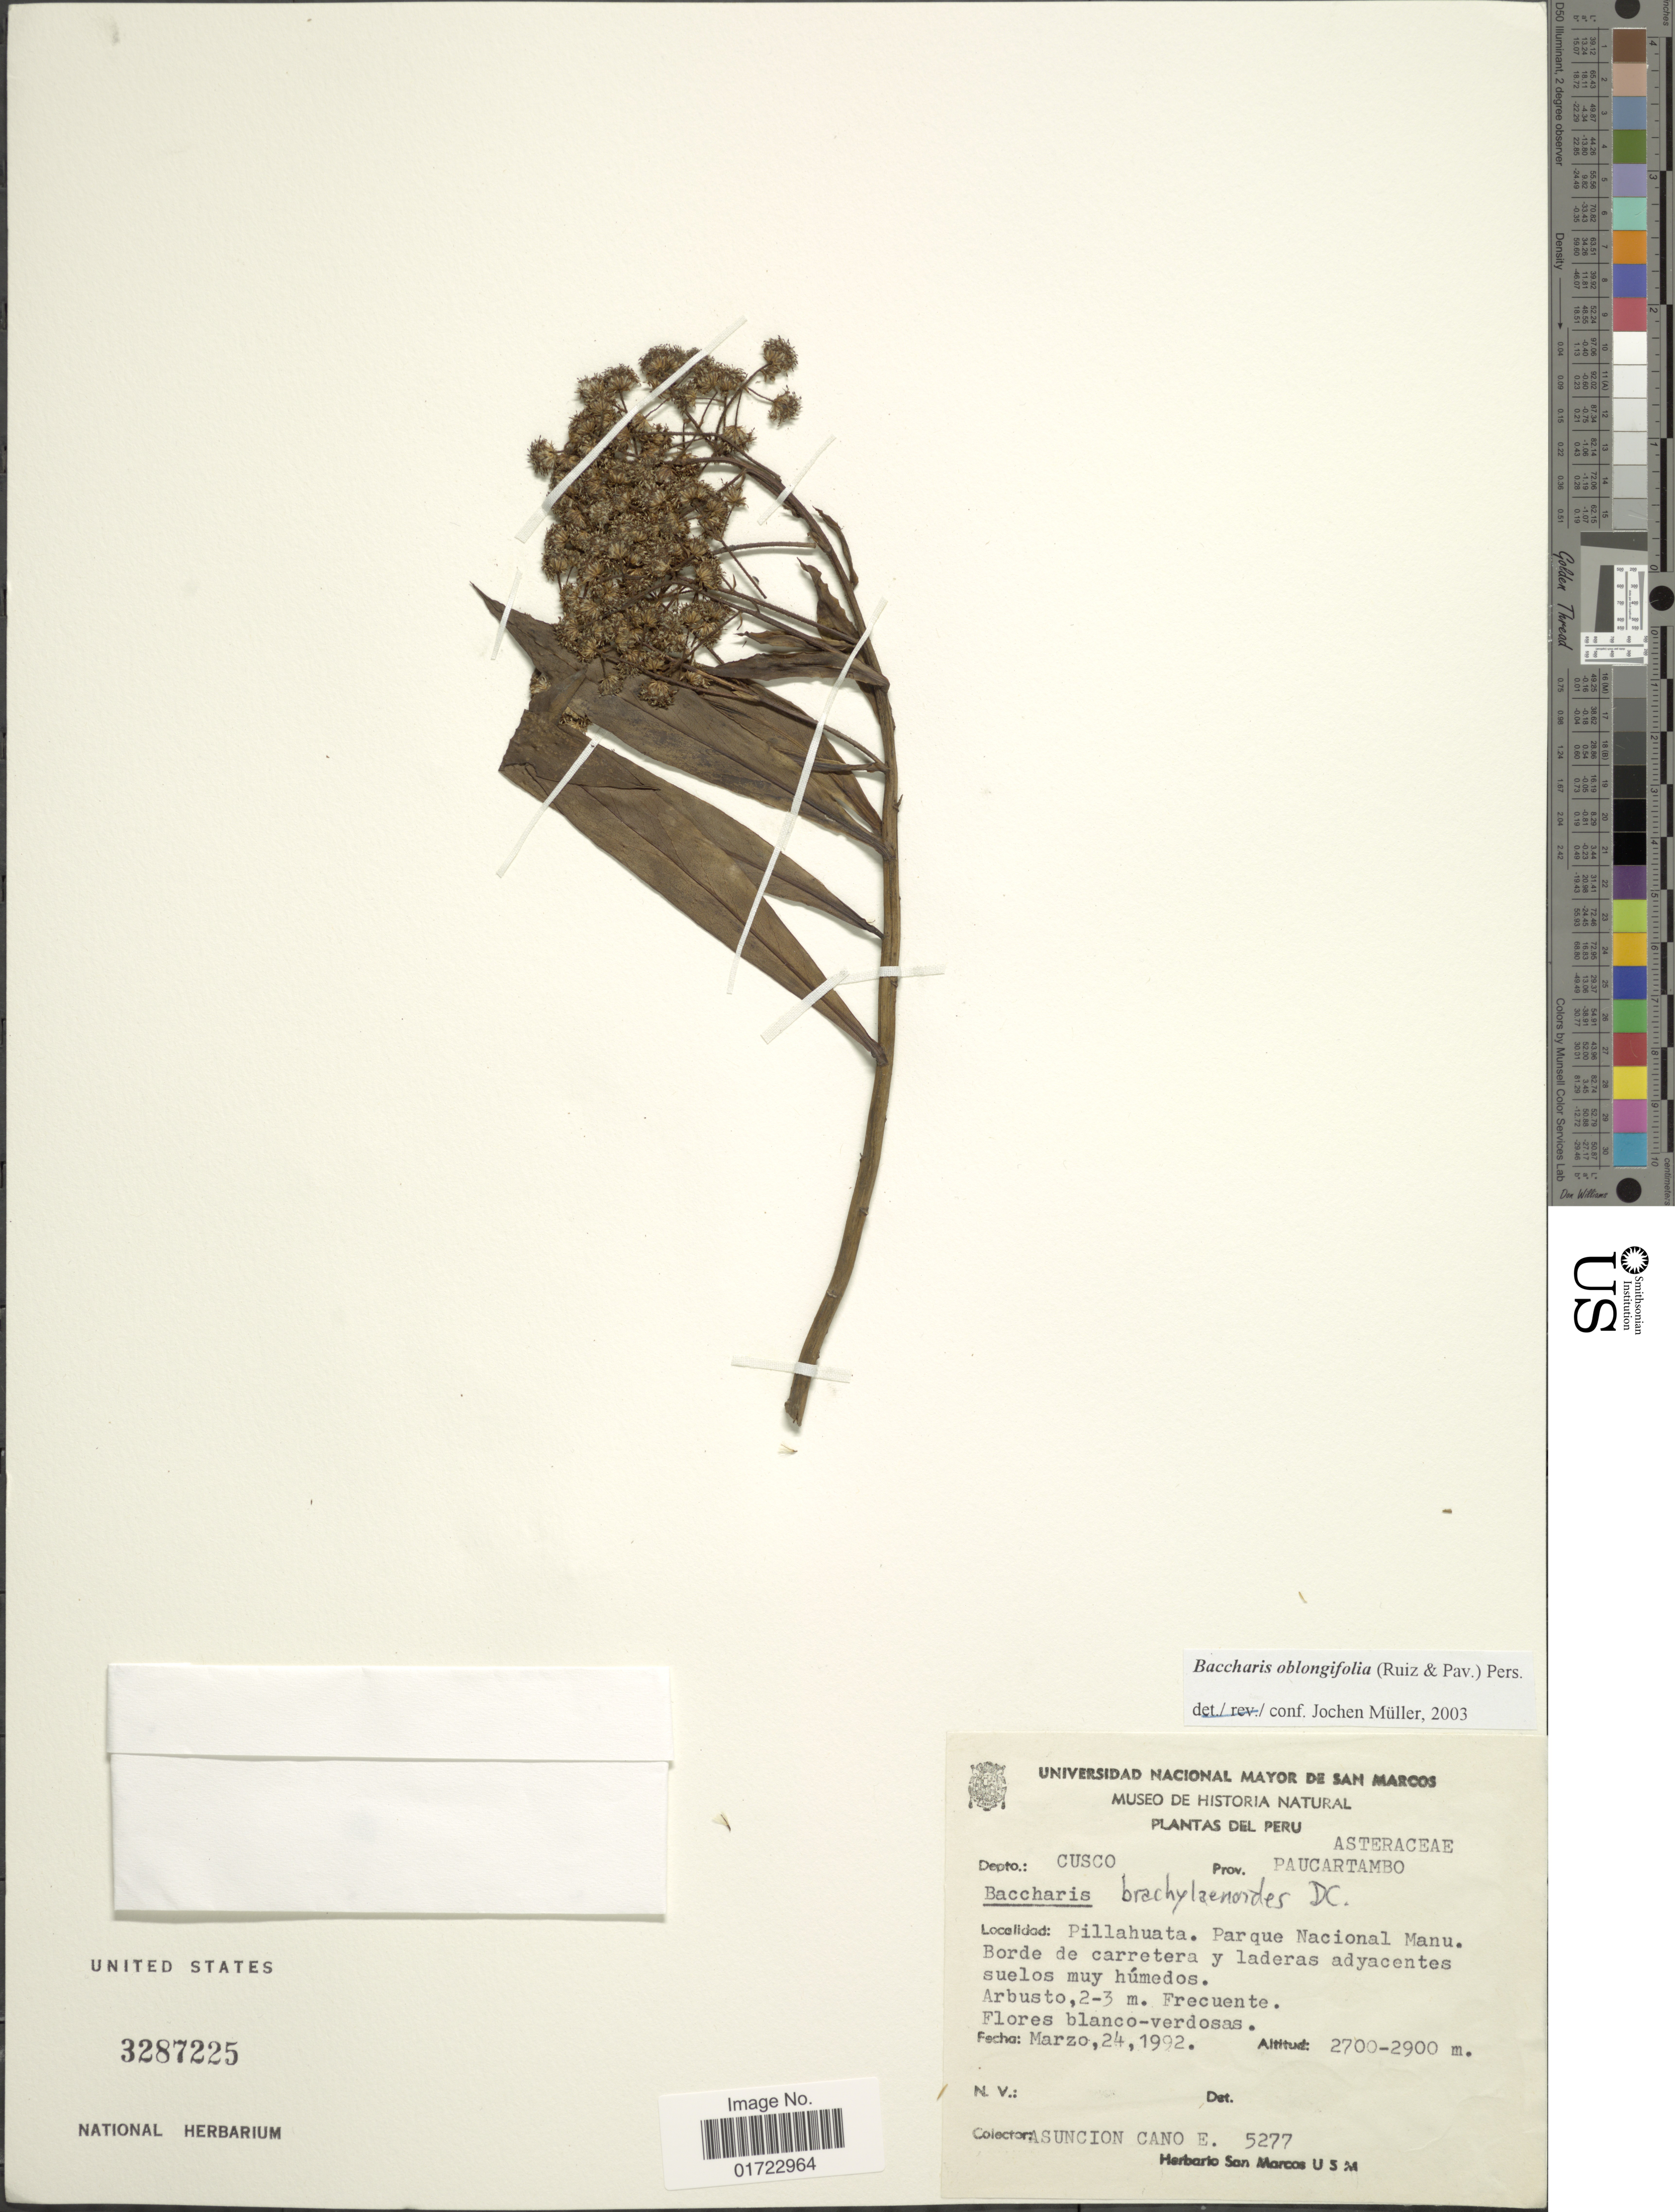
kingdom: Plantae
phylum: Tracheophyta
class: Magnoliopsida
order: Asterales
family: Asteraceae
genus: Baccharis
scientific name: Baccharis oblongifolia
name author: (Ruiz & Pav.) Pers.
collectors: A. Cano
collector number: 5277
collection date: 1992-03-24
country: Peru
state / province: Cusco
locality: Prov. Paucartambo. Pillahuata. Parque Nacional Manu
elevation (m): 2700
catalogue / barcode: US 3287225